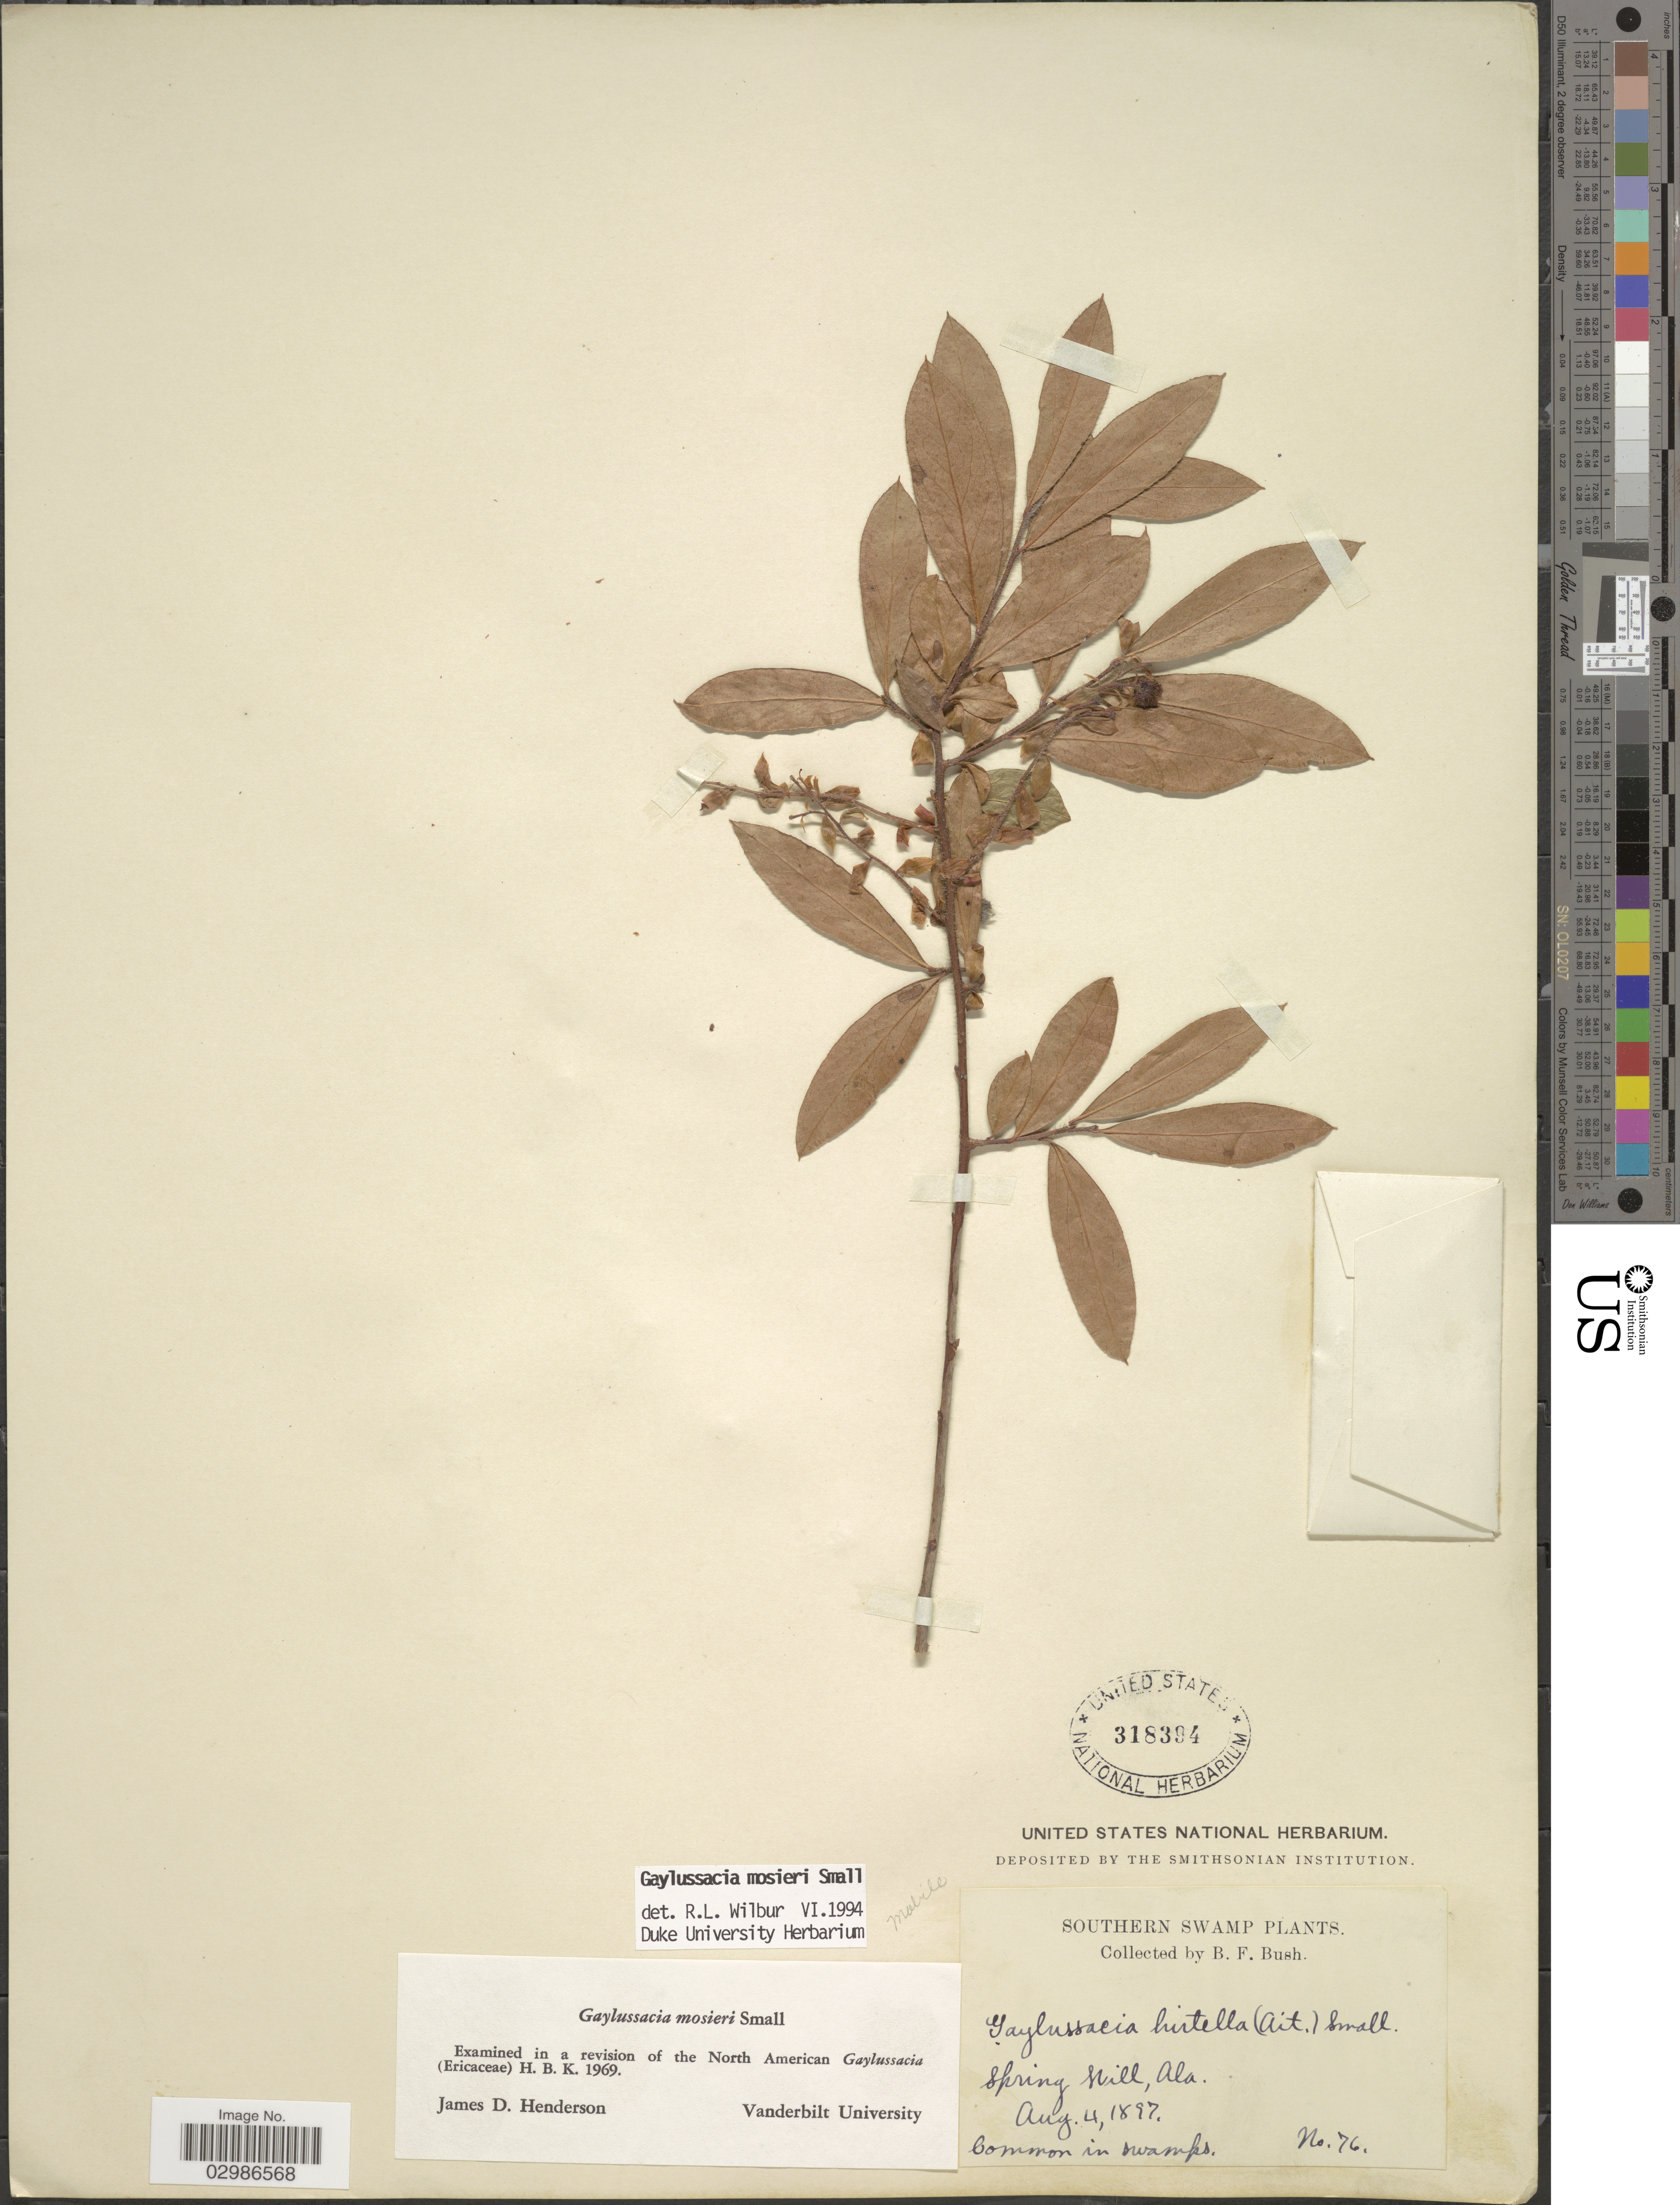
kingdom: Plantae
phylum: Tracheophyta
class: Magnoliopsida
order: Ericales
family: Ericaceae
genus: Gaylussacia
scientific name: Gaylussacia mosieri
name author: Small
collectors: B. F. Bush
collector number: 76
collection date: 1897-08-04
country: United States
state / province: Alabama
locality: Mobile. Southern Swamp. Spring Hill, Ala.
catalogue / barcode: US 318394